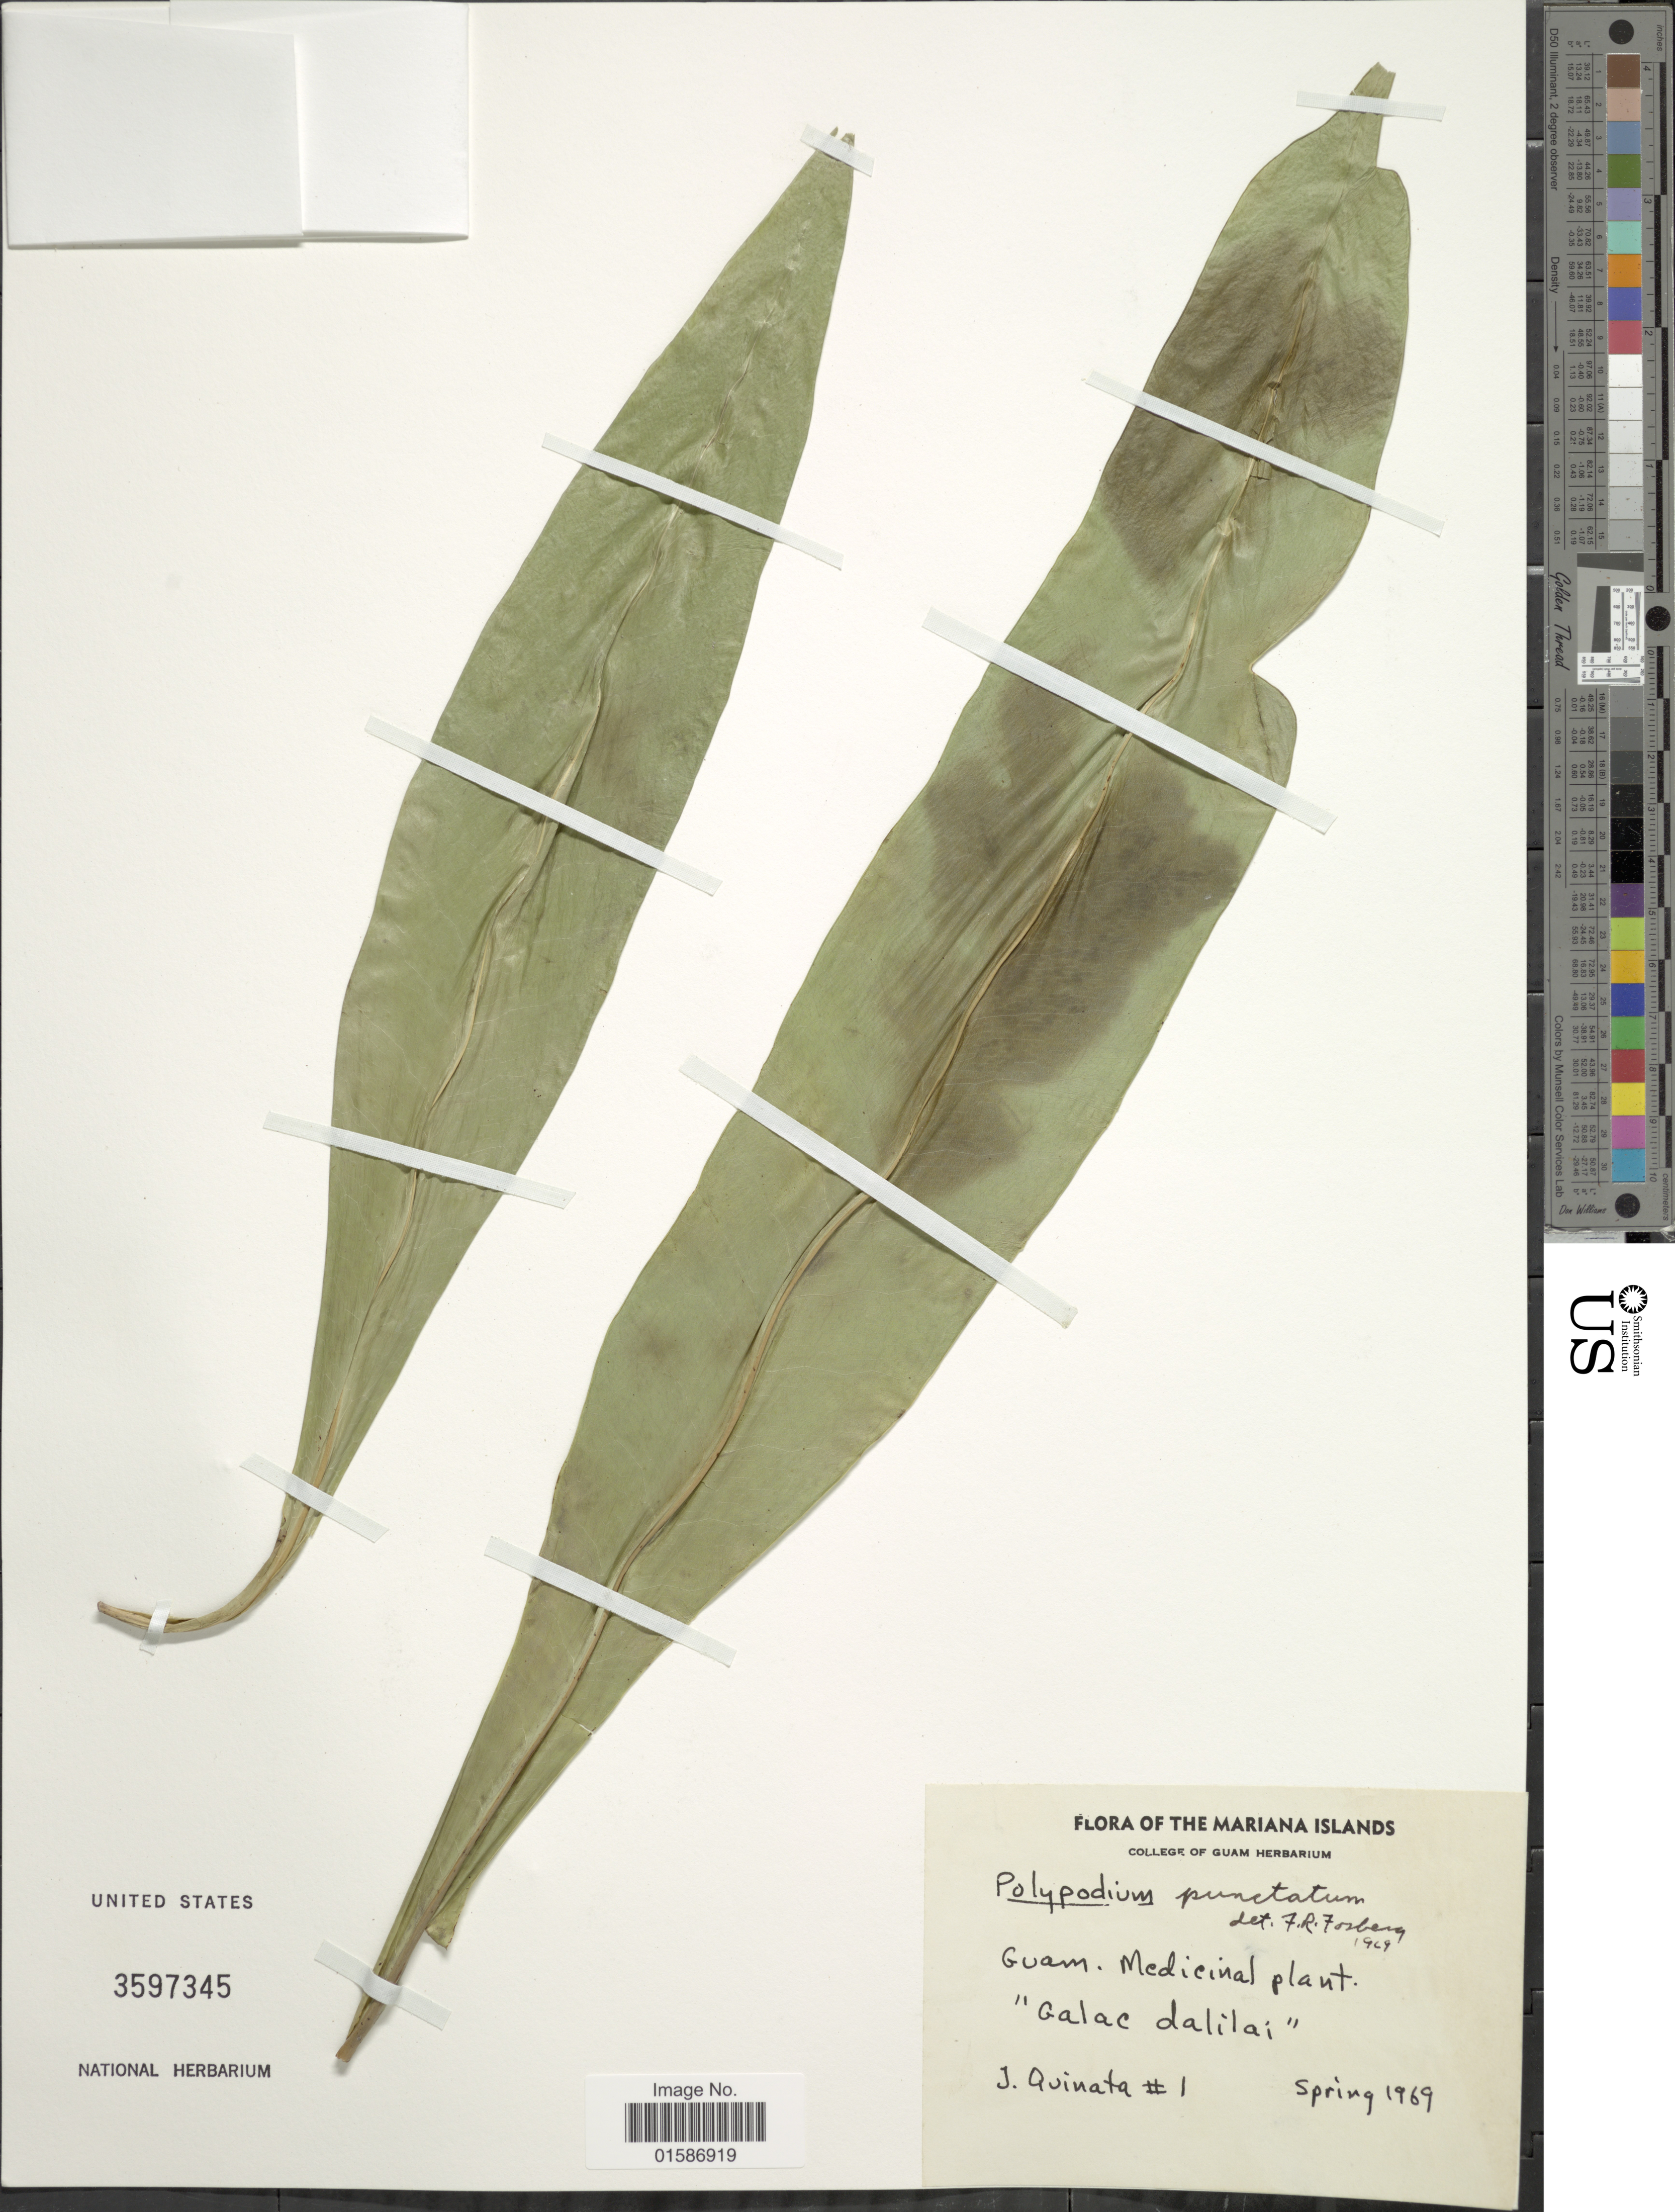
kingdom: Plantae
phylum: Tracheophyta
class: Polypodiopsida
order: Polypodiales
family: Polypodiaceae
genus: Microsorum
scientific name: Microsorum punctatum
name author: (L.) Copel.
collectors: J. Quinata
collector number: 1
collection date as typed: spring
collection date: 1969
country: Guam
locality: The Mariana Islands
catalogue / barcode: US 3597345